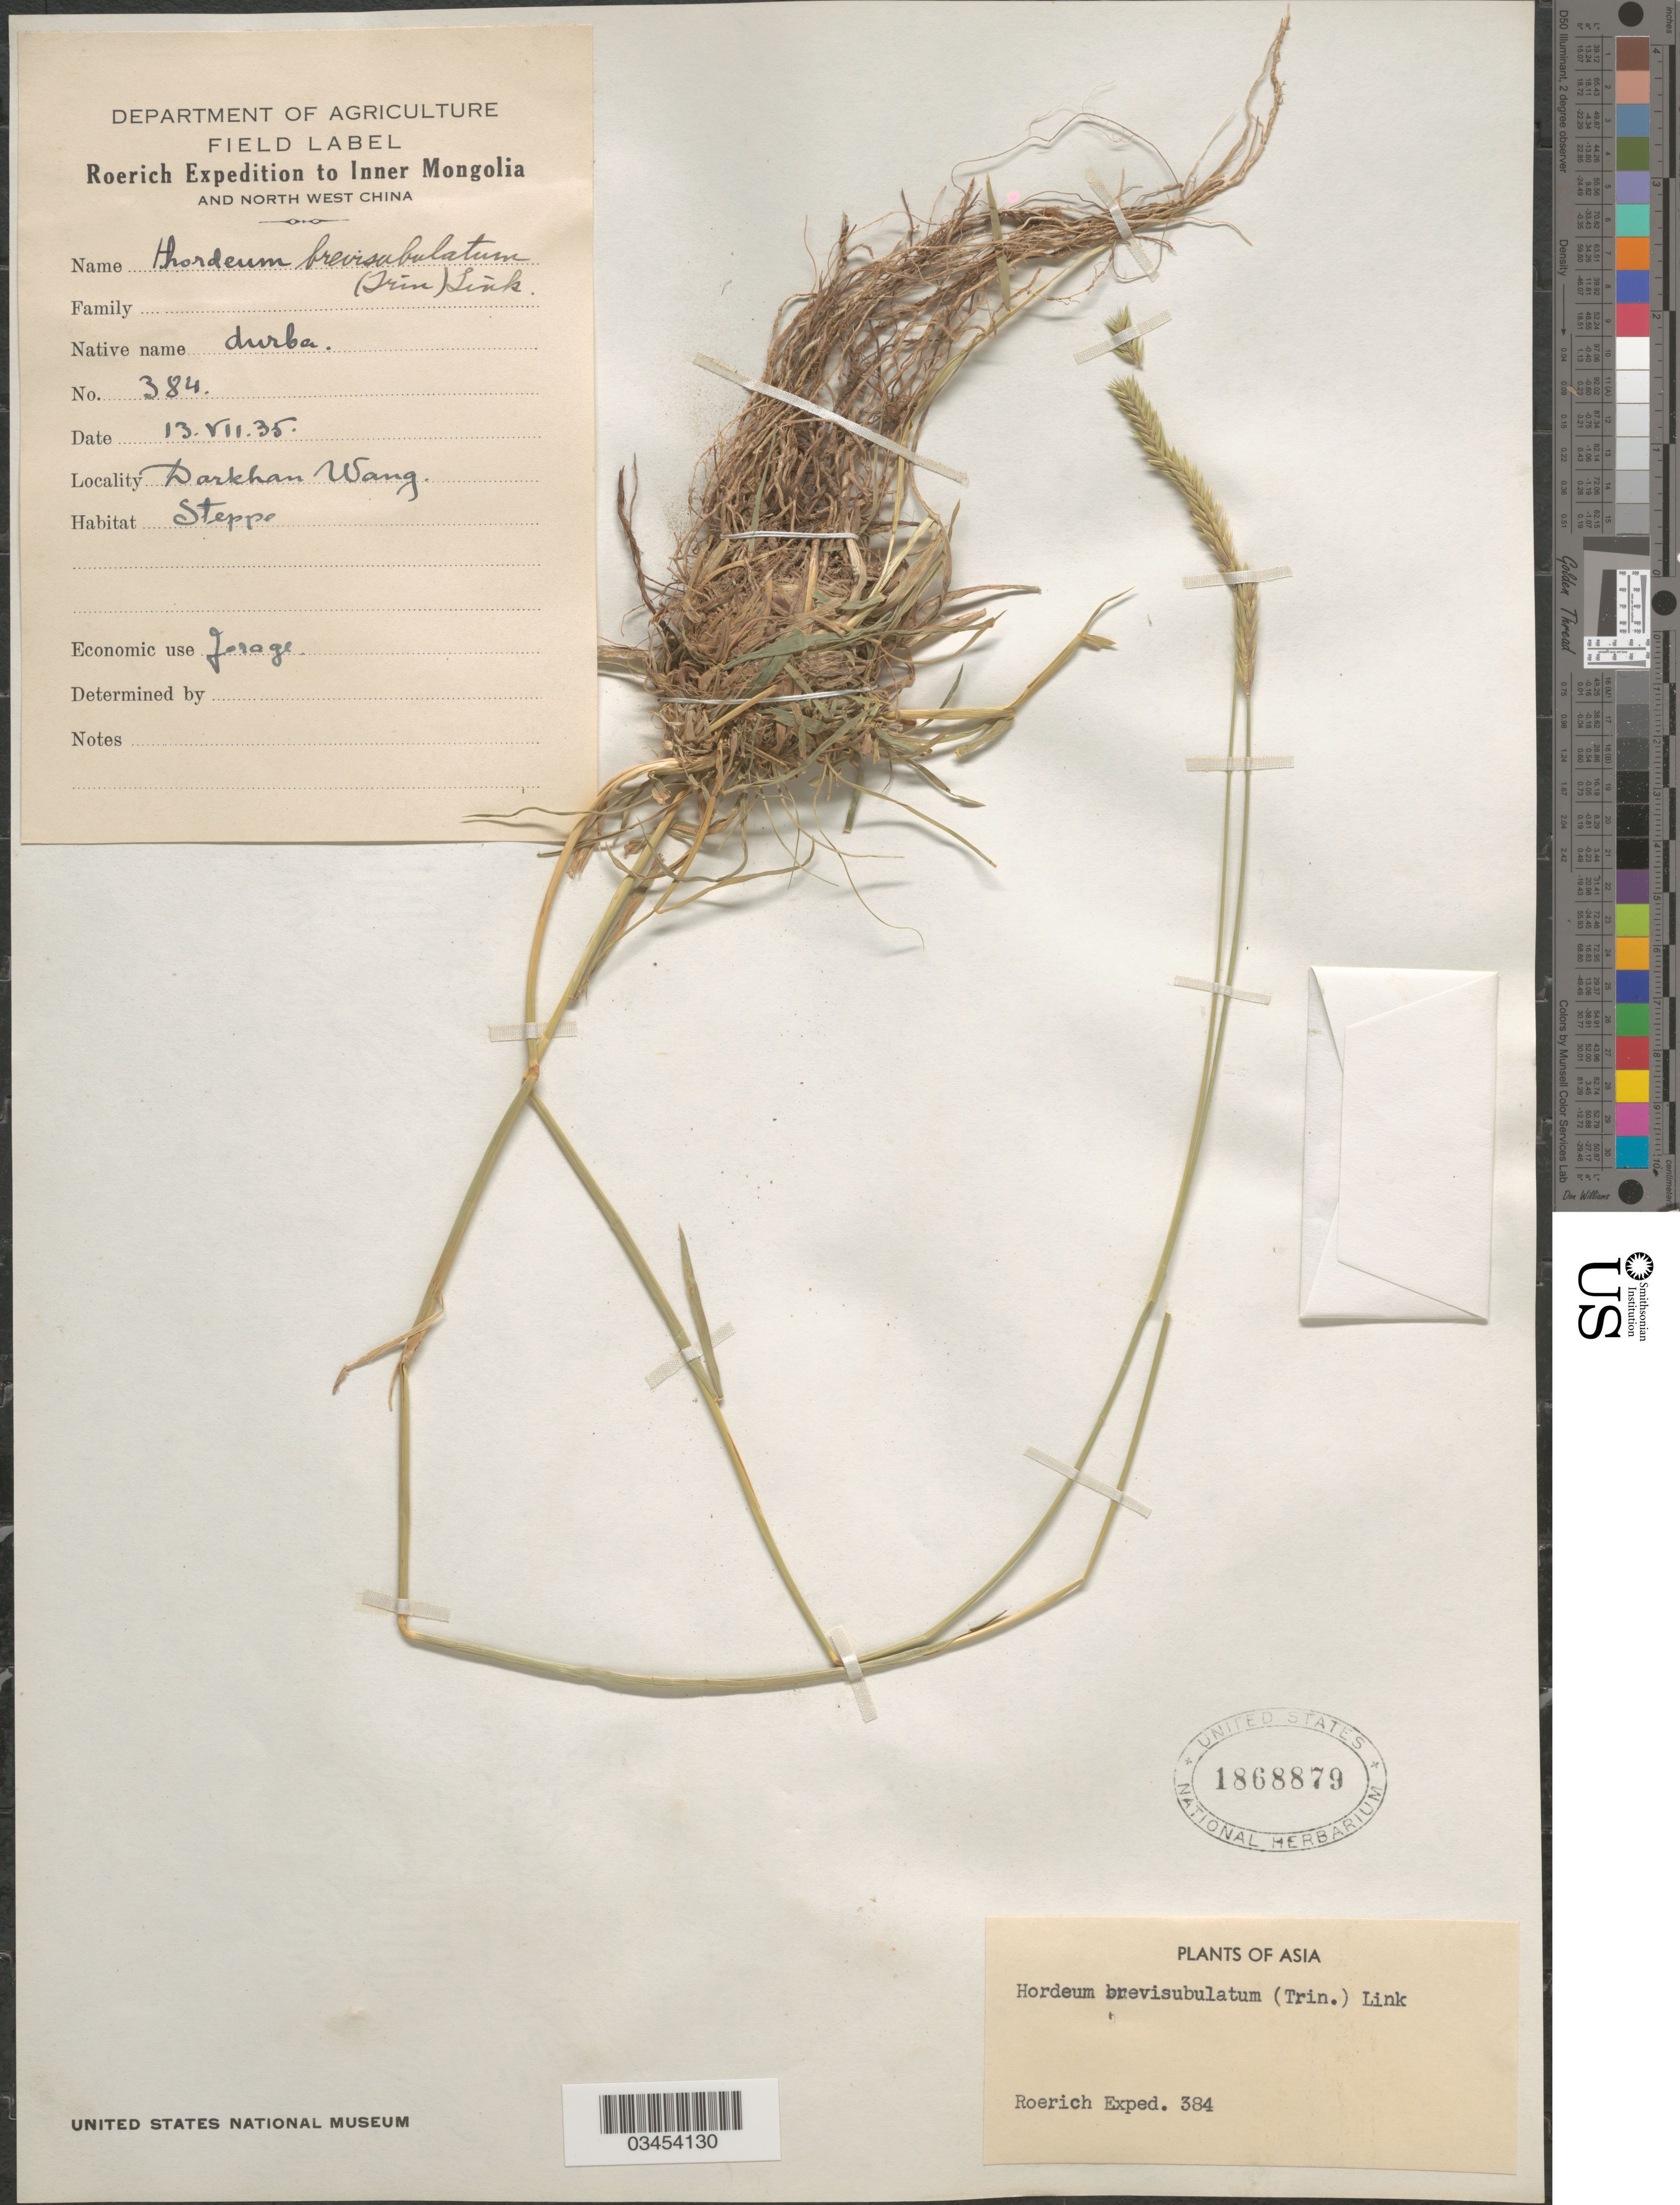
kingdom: Plantae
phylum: Tracheophyta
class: Liliopsida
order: Poales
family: Poaceae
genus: Hordeum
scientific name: Hordeum brevisubulatum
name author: (Trin.) Link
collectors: Roerich Expedition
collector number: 384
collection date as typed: Transcribed d/m/y: 13/7/35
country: China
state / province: Nei Monggol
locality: Inner Mongolia and North West China. Darkhan Wang.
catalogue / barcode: US 1868879